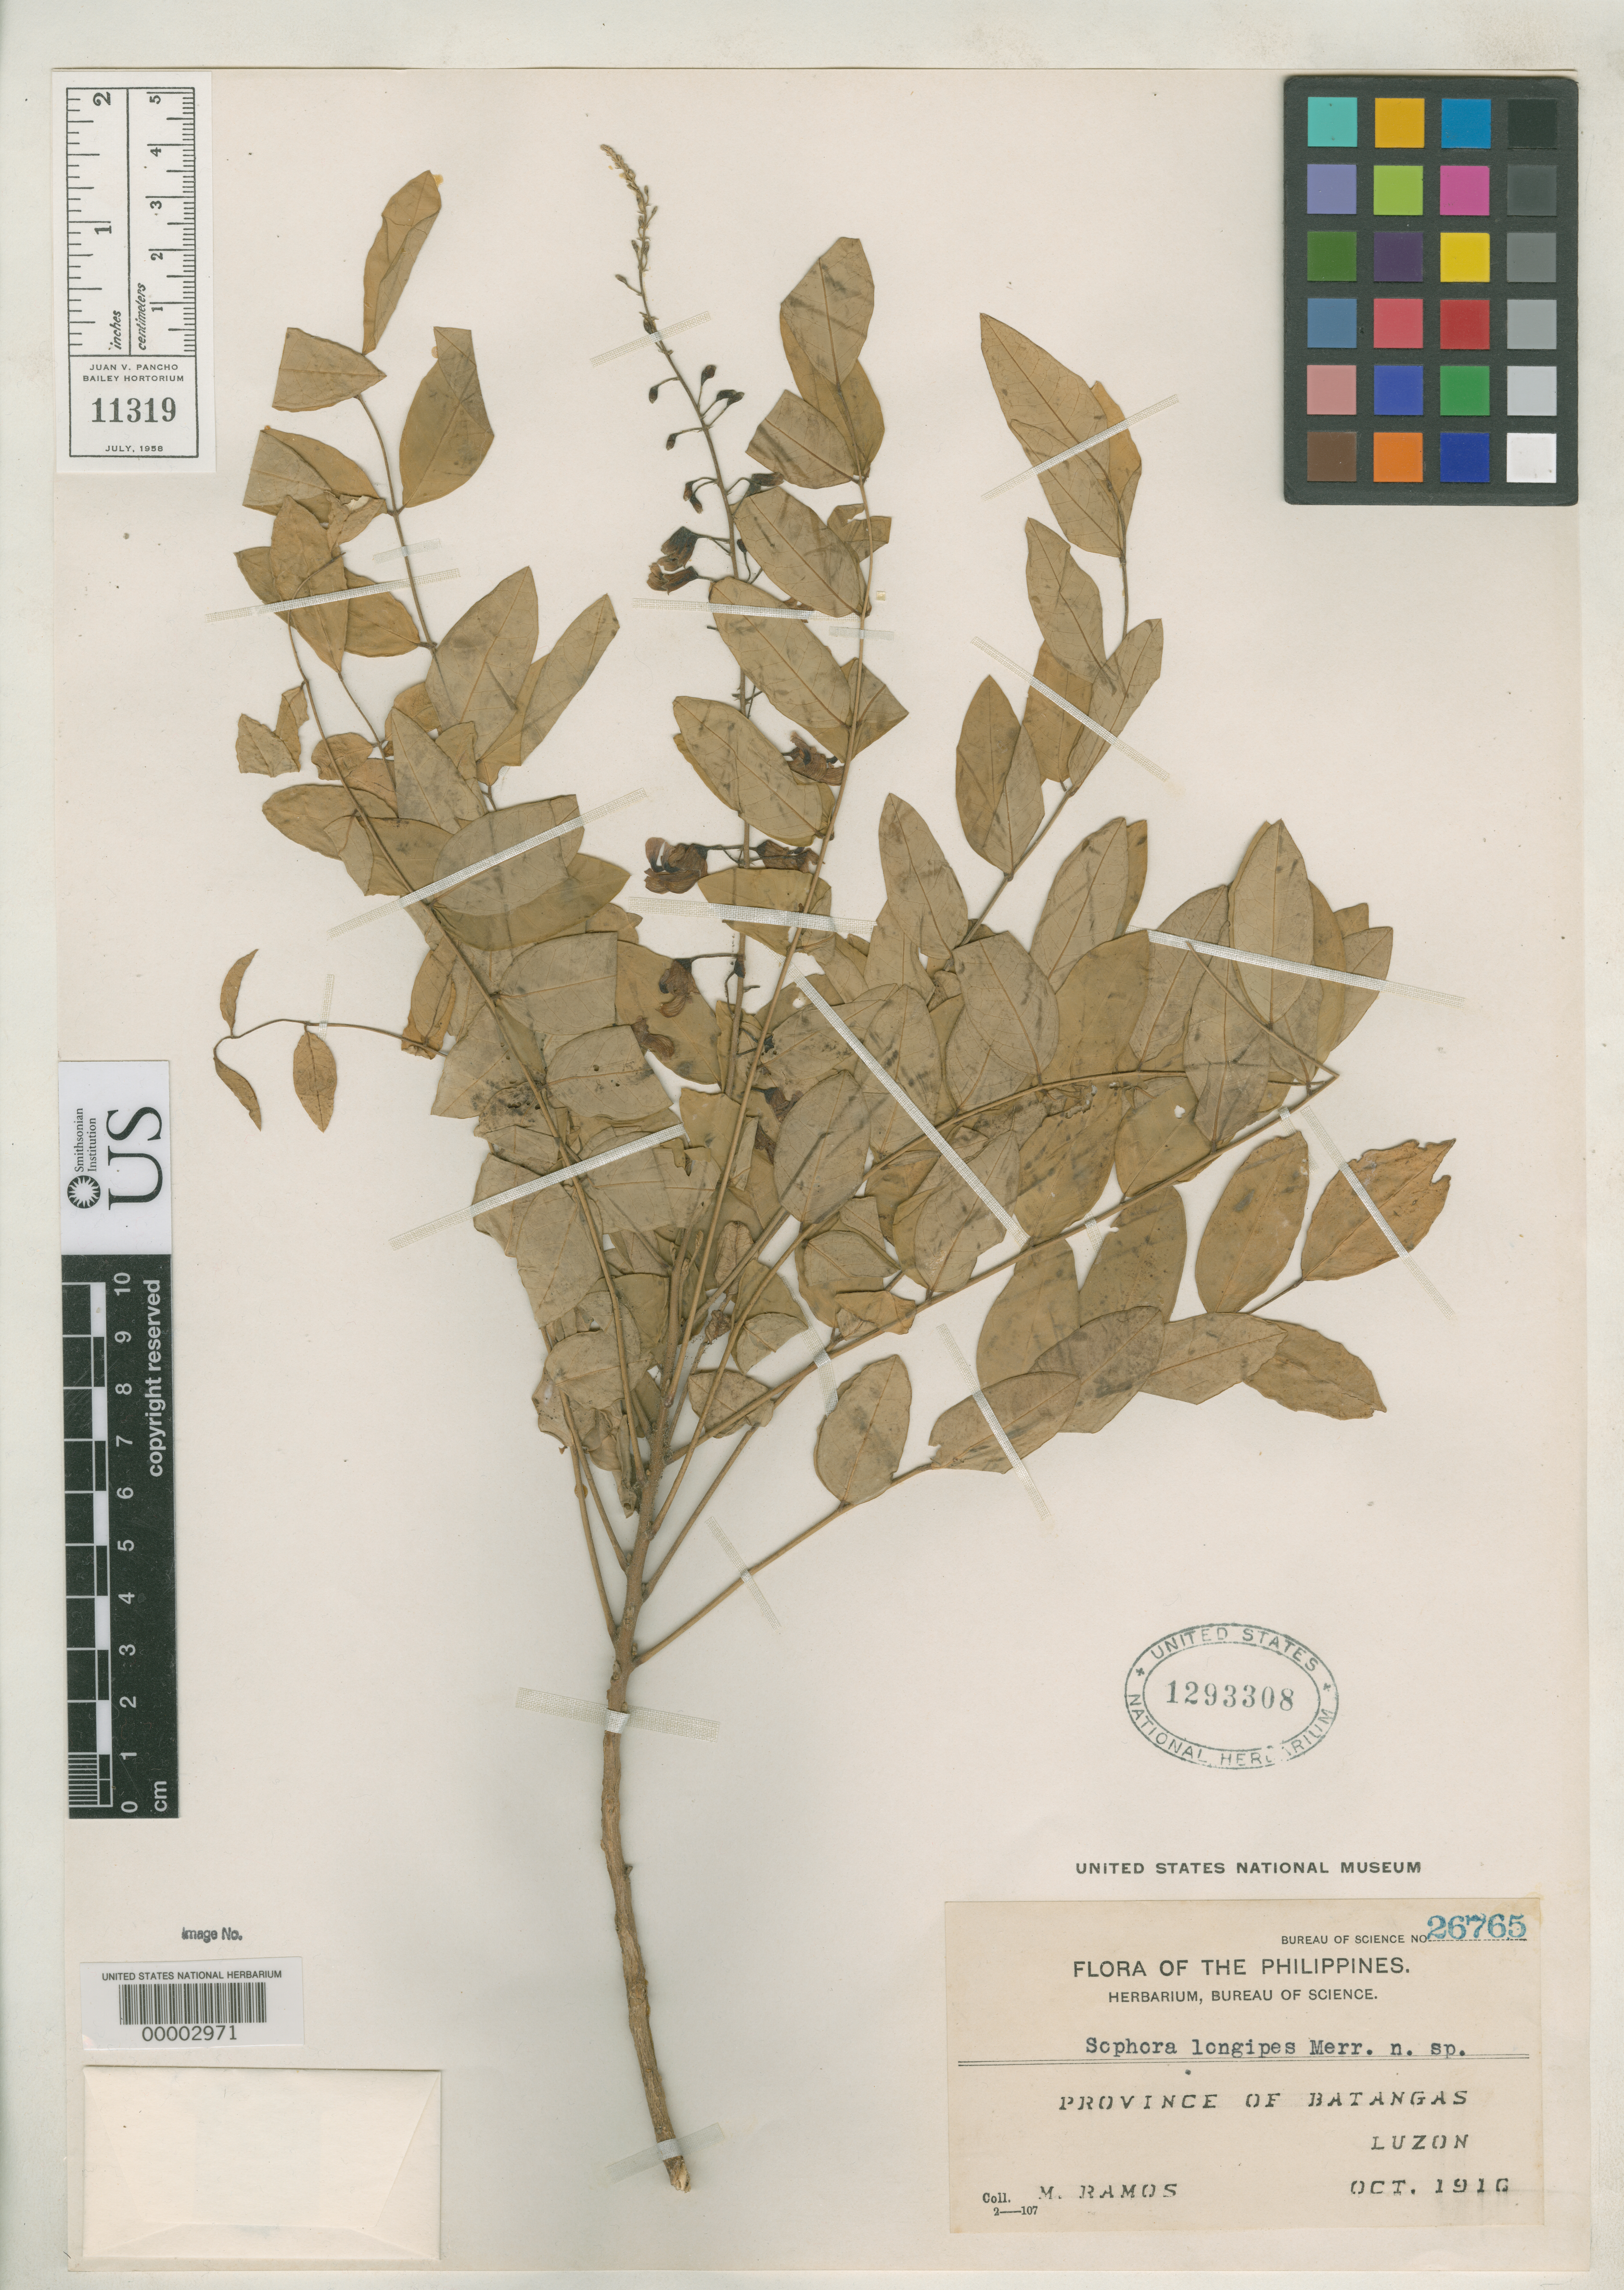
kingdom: Plantae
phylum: Tracheophyta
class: Magnoliopsida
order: Fabales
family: Fabaceae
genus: Sophora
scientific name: Sophora longipes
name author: Merr.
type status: Isotype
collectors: M. Ramos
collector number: Bur. Sci. 26765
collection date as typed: Oct 1910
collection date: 1910-10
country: Philippines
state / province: Calabarzon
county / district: Batangas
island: Luzon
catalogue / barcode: US 1293308